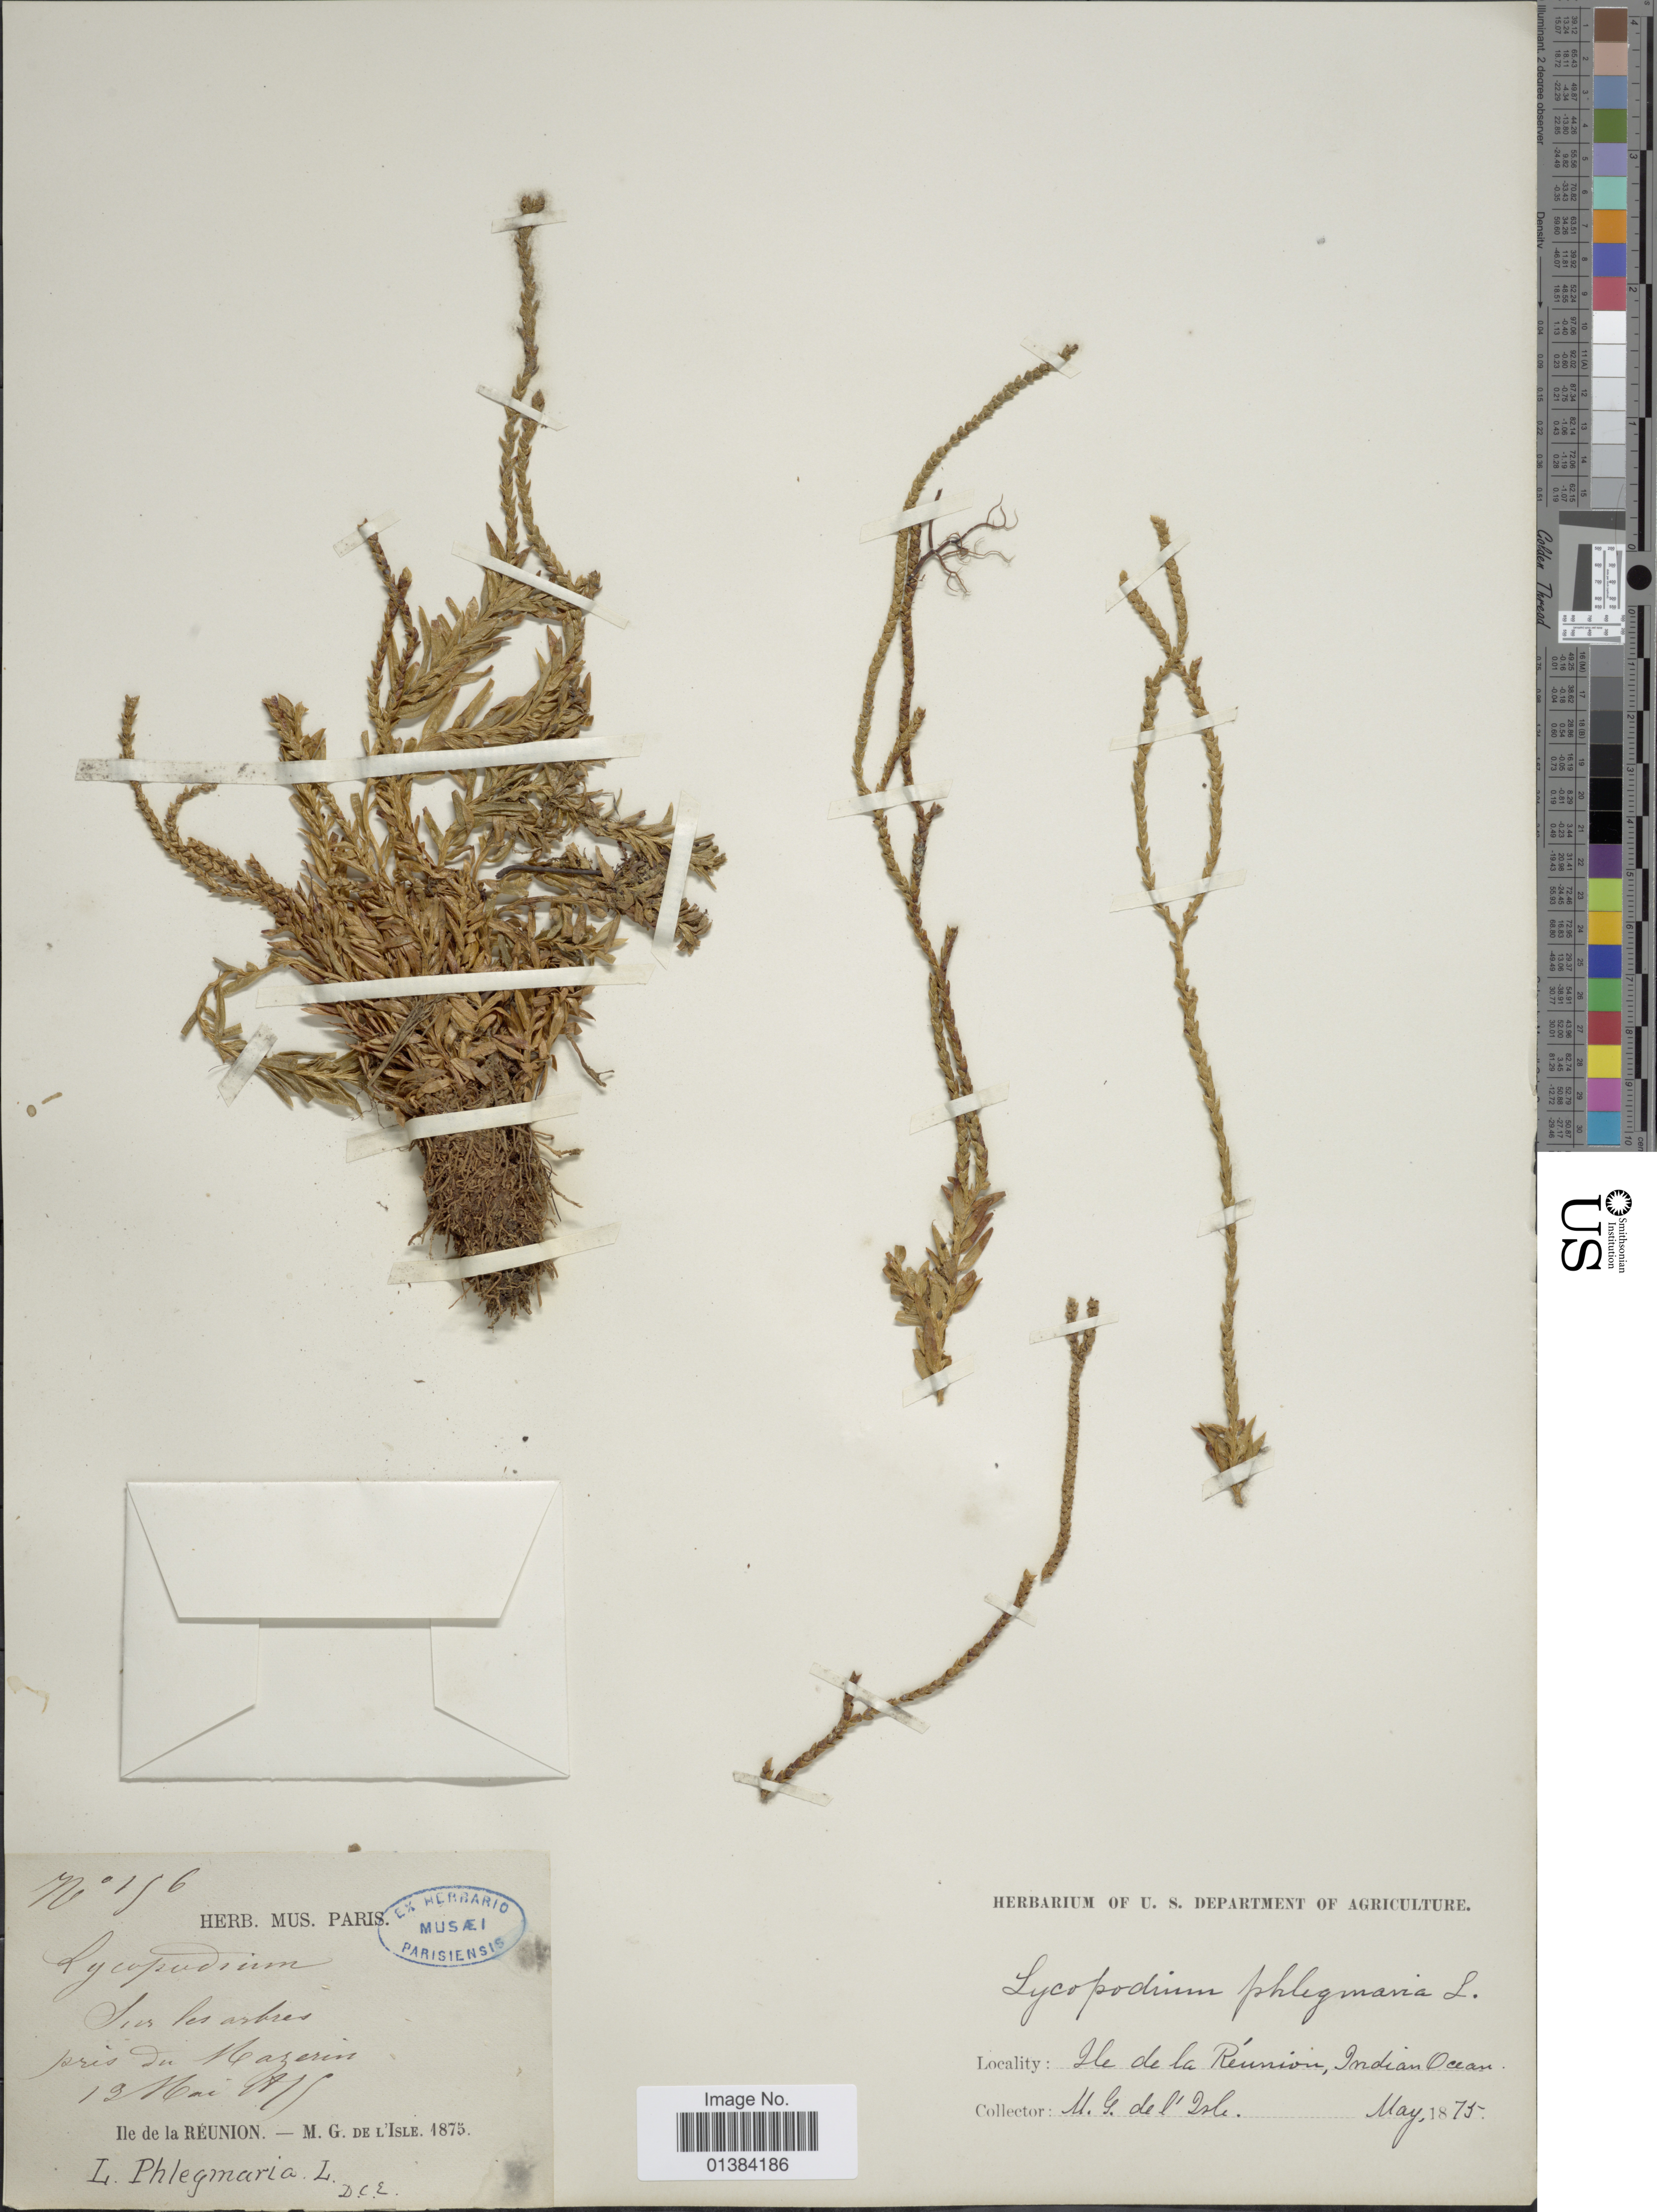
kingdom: Plantae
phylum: Tracheophyta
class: Lycopodiopsida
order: Lycopodiales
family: Lycopodiaceae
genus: Phlegmariurus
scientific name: Phlegmariurus ophioglossoides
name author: (Lam.) A. R. Field & Bostock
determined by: Field, A. R.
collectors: M. de L'Isle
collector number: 176*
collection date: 1875-05-13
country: Reunion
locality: Ile de la Réunion, Indian Ocean.